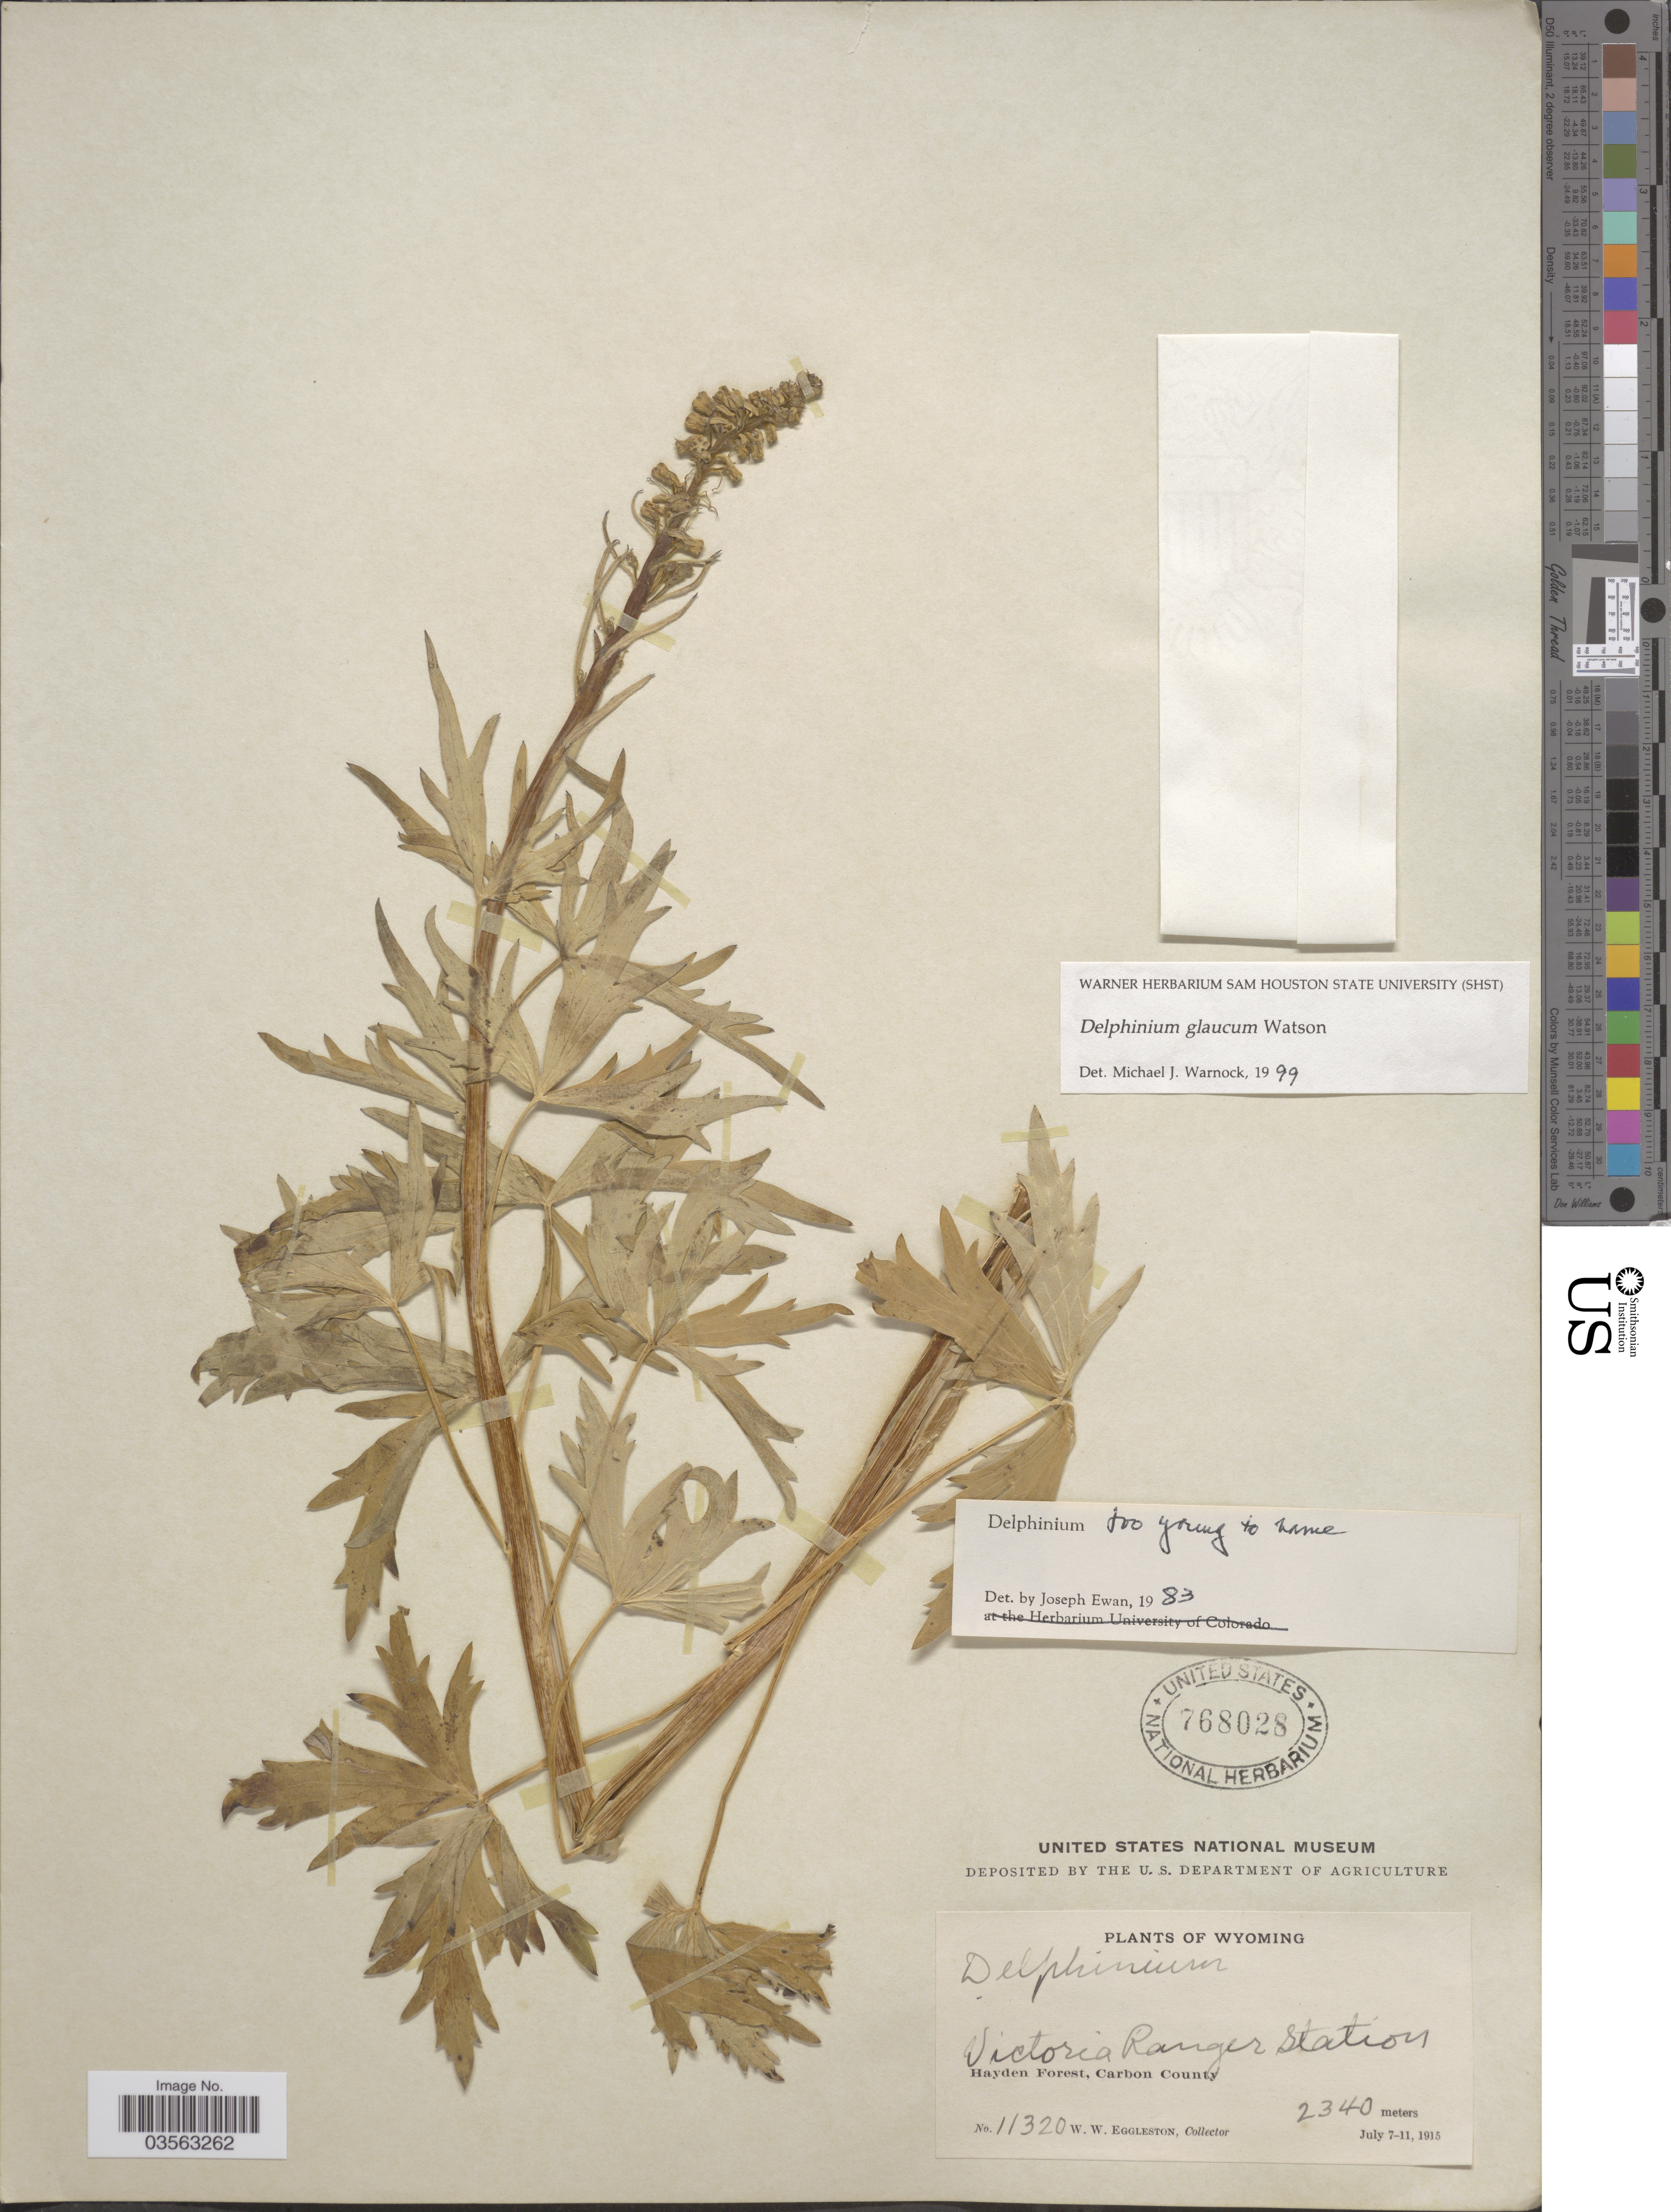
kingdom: Plantae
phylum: Tracheophyta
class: Magnoliopsida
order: Ranunculales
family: Ranunculaceae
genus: Delphinium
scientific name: Delphinium glaucum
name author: S. Watson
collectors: W. W. Eggleston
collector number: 11320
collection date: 1915-07-07/1915-07-11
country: United States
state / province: Wyoming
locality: Victoria Ranger Station. Hayden Forest, Carbon County.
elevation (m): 2340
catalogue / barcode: US 768028